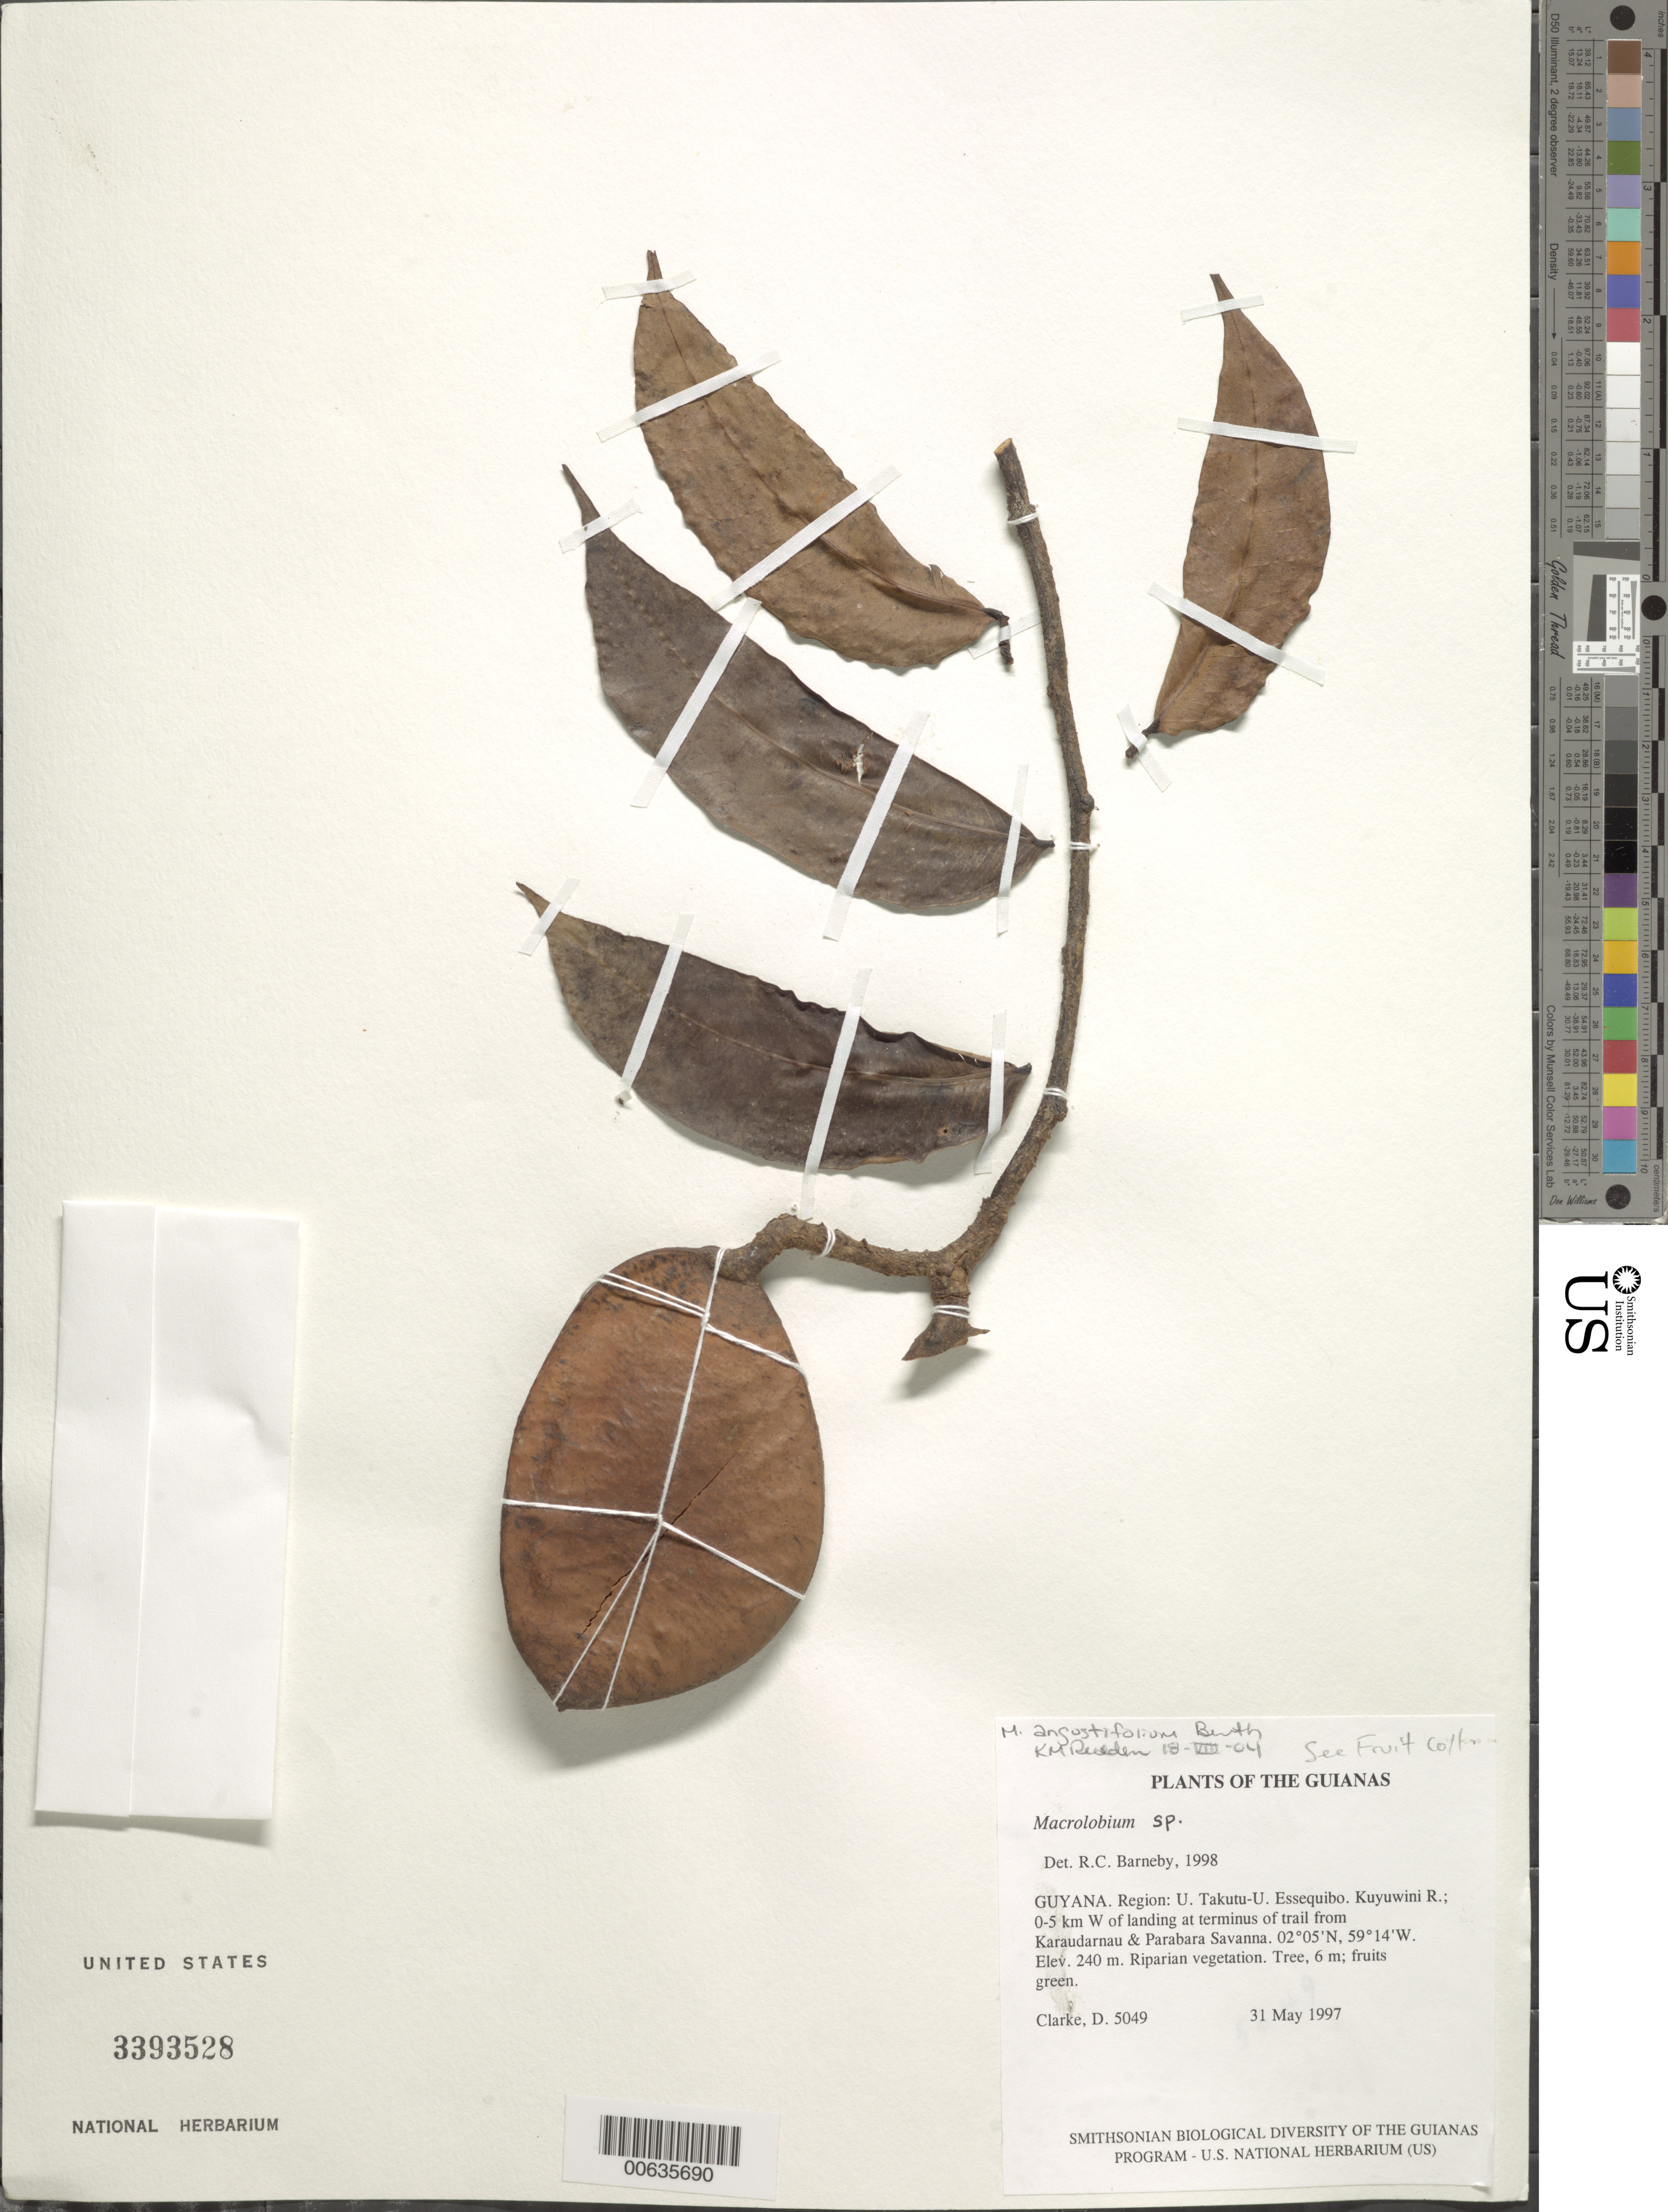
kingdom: Plantae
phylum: Tracheophyta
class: Magnoliopsida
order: Fabales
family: Fabaceae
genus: Macrolobium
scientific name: Macrolobium angustifolium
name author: (Benth.) R.S. Cowan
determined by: Redden, K. M.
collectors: H. D. Clarke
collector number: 5049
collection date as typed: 31 May 1997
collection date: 1997-05-31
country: Guyana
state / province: U. Takutu-U. Essequibo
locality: Kuyuwini R.; 0-5 km W of landing at terminus of trail from Karaudarnau & Parabara Savanna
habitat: Riparian vegetation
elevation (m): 240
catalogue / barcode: US 3393528